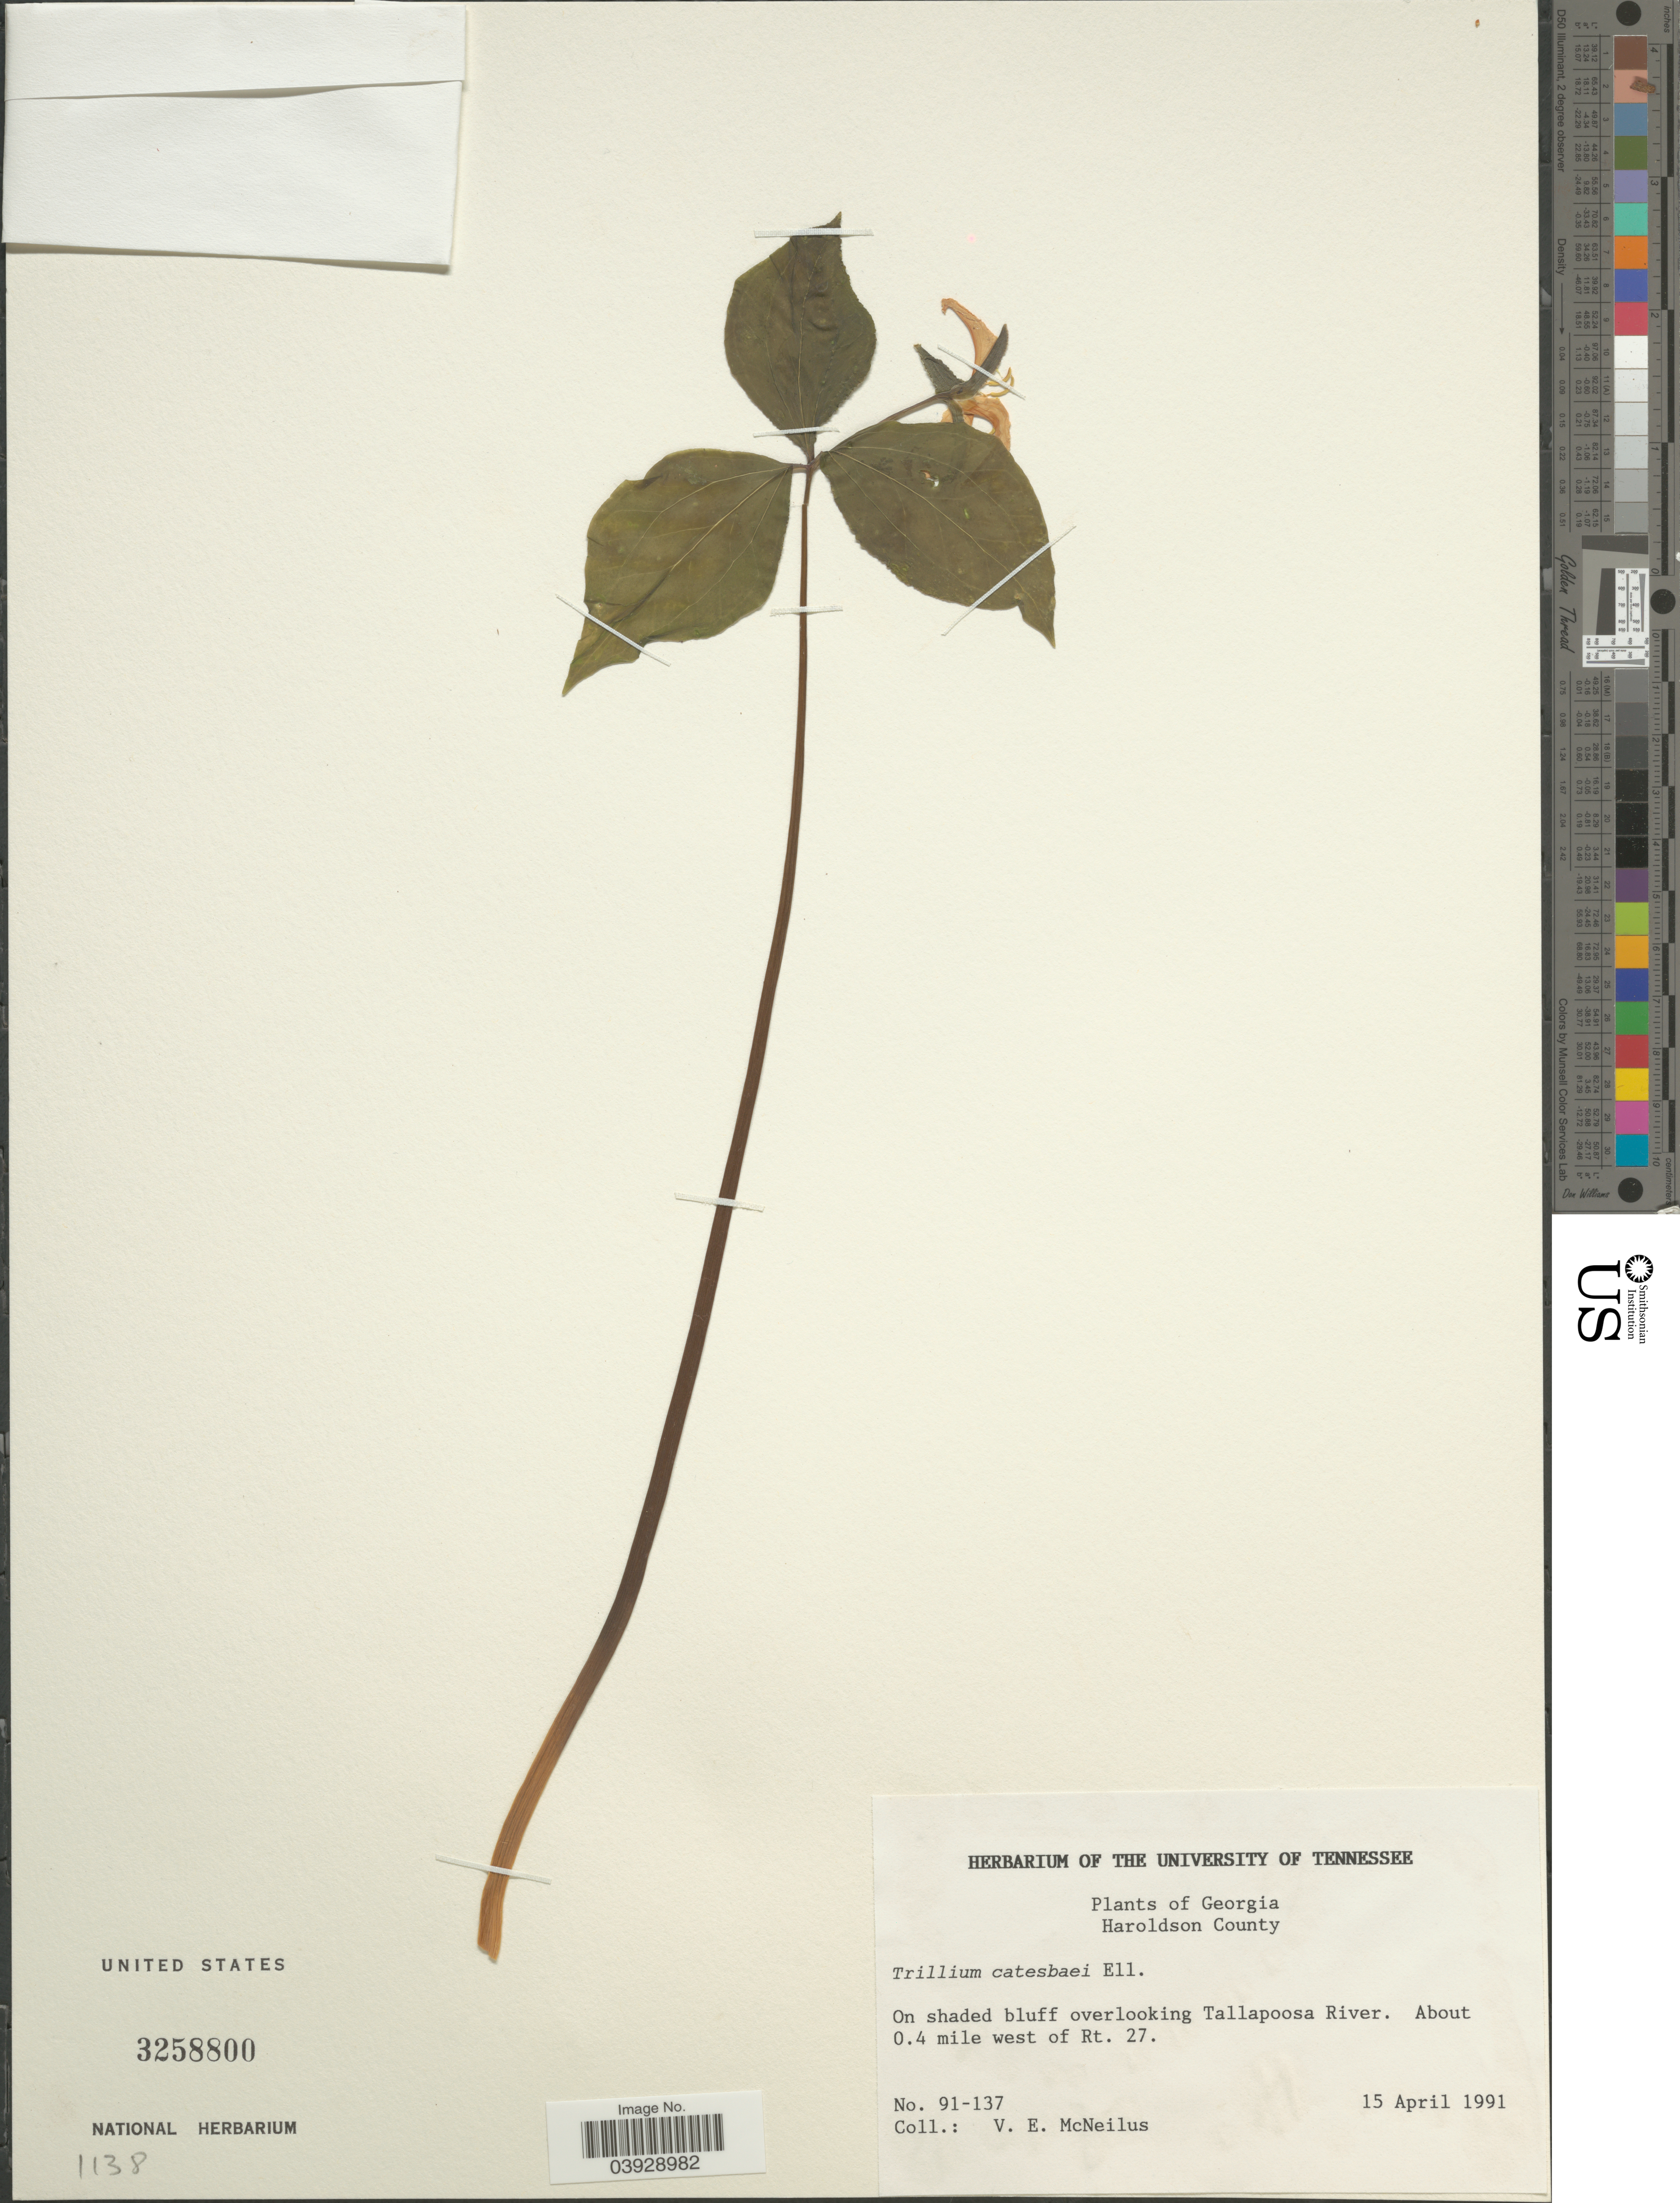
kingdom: Plantae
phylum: Tracheophyta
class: Liliopsida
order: Liliales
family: Melanthiaceae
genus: Trillium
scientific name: Trillium catesbaei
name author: Elliott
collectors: V. Mcneilus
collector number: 91-137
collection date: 1991-04-15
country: United States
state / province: Georgia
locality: Haroldson County. On shaded bluff overlooking Tallapoosa River. About 0.4 mile west of Rt. 27.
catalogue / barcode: US 3258800